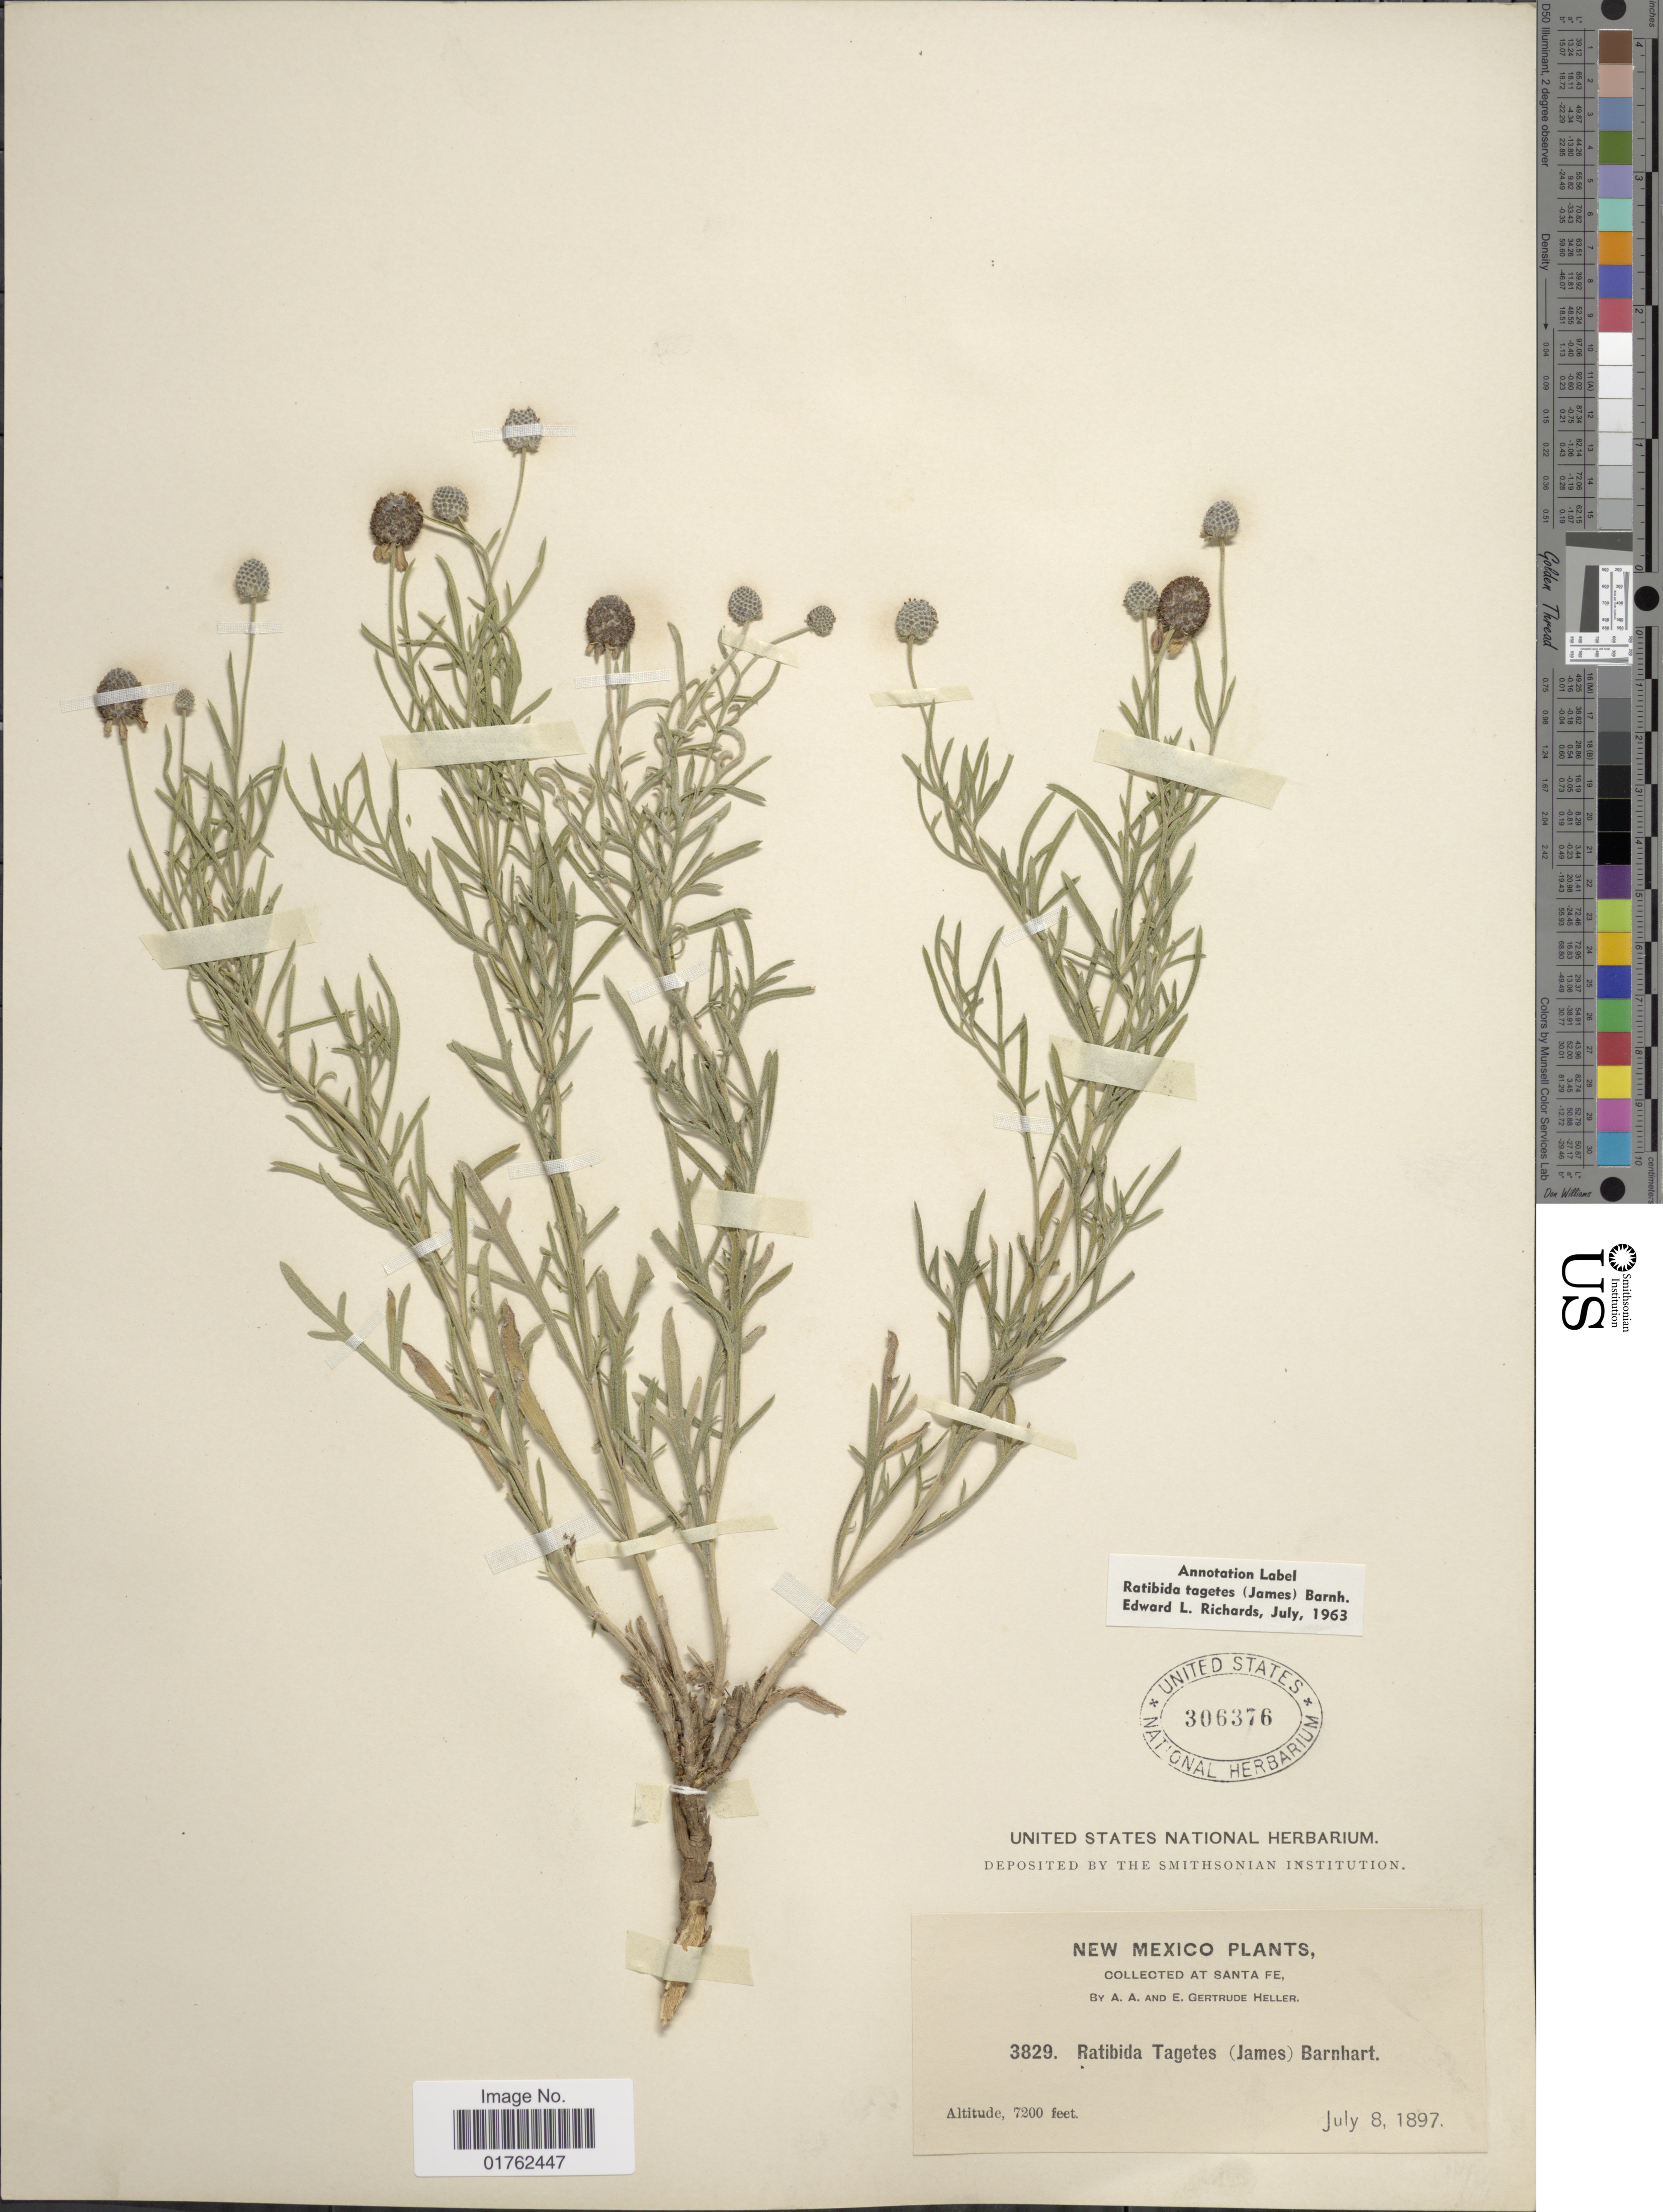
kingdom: Plantae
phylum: Tracheophyta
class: Magnoliopsida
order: Asterales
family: Asteraceae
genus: Ratibida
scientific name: Ratibida tagetes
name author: (James) Barnhart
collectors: A. A. Heller & E. G. Heller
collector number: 3829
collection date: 1897-07-08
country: United States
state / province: New Mexico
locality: Santa Fe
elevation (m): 2195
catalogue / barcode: US 306376